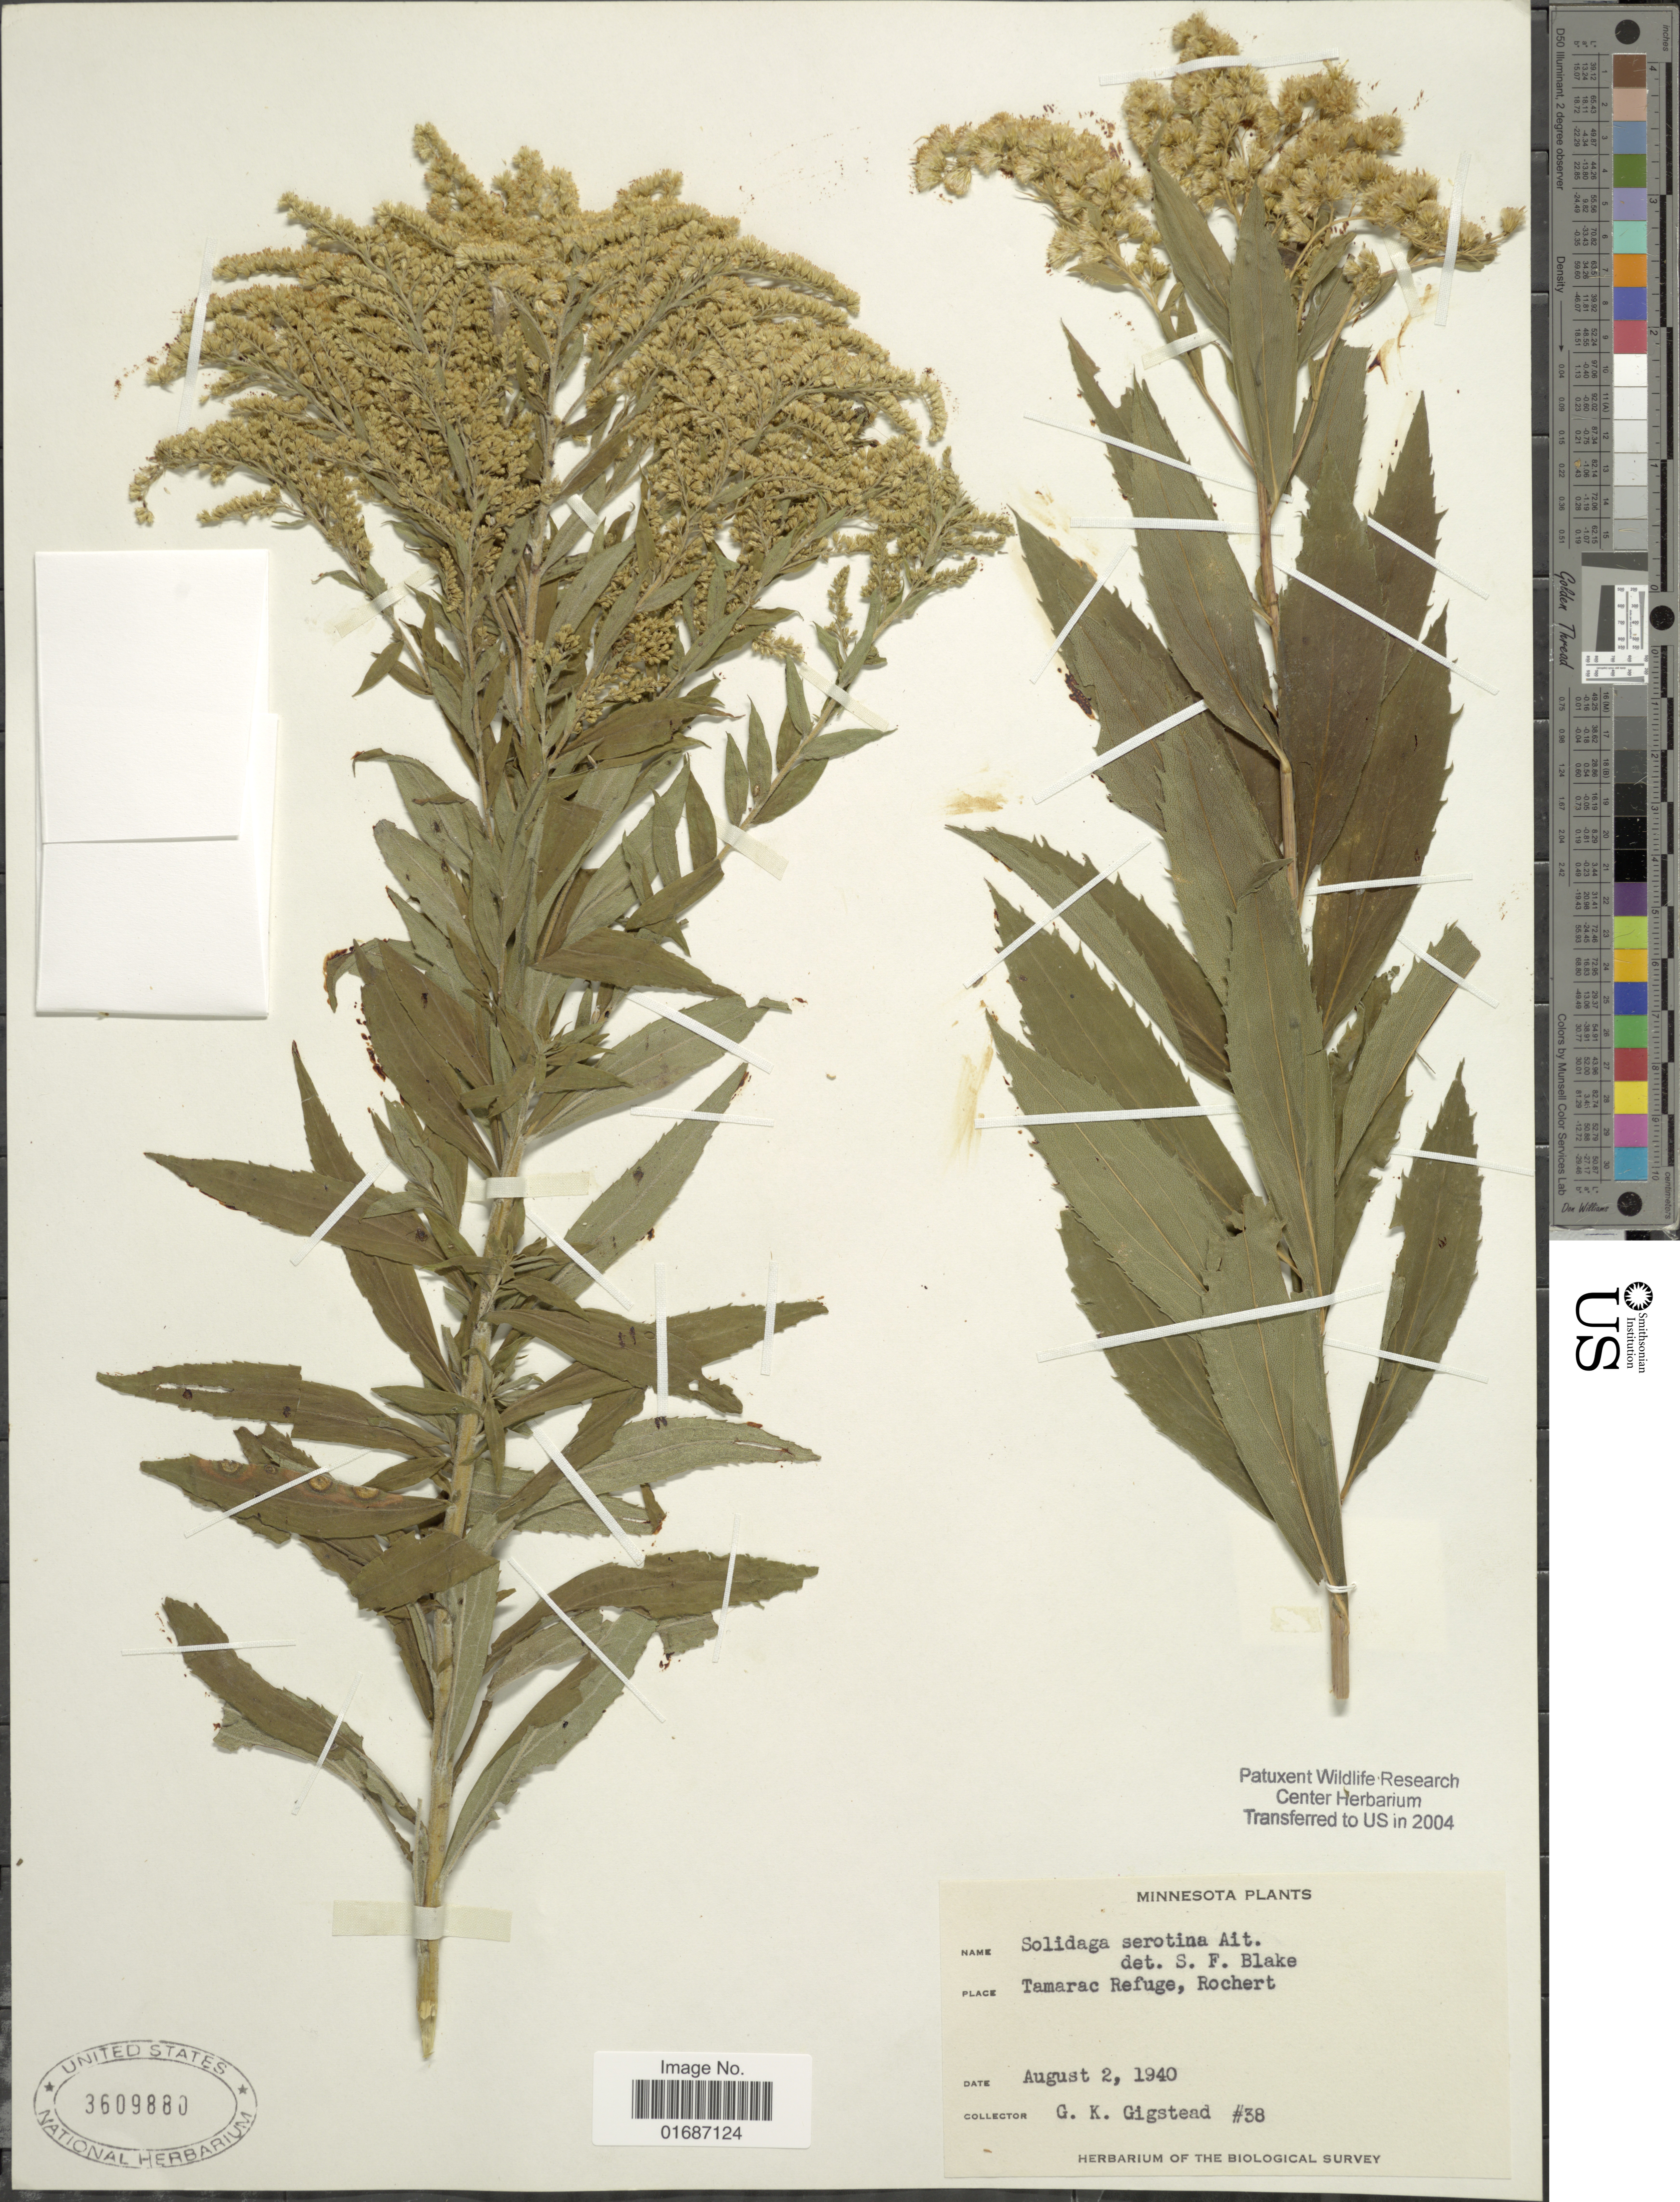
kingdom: Plantae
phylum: Tracheophyta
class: Magnoliopsida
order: Asterales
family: Asteraceae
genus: Solidago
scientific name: Solidago gigantea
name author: Aiton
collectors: G. Gigstead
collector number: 38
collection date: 1940-08-02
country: United States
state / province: Minnesota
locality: Tamarac Refuge, Rochert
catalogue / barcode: US 3609880